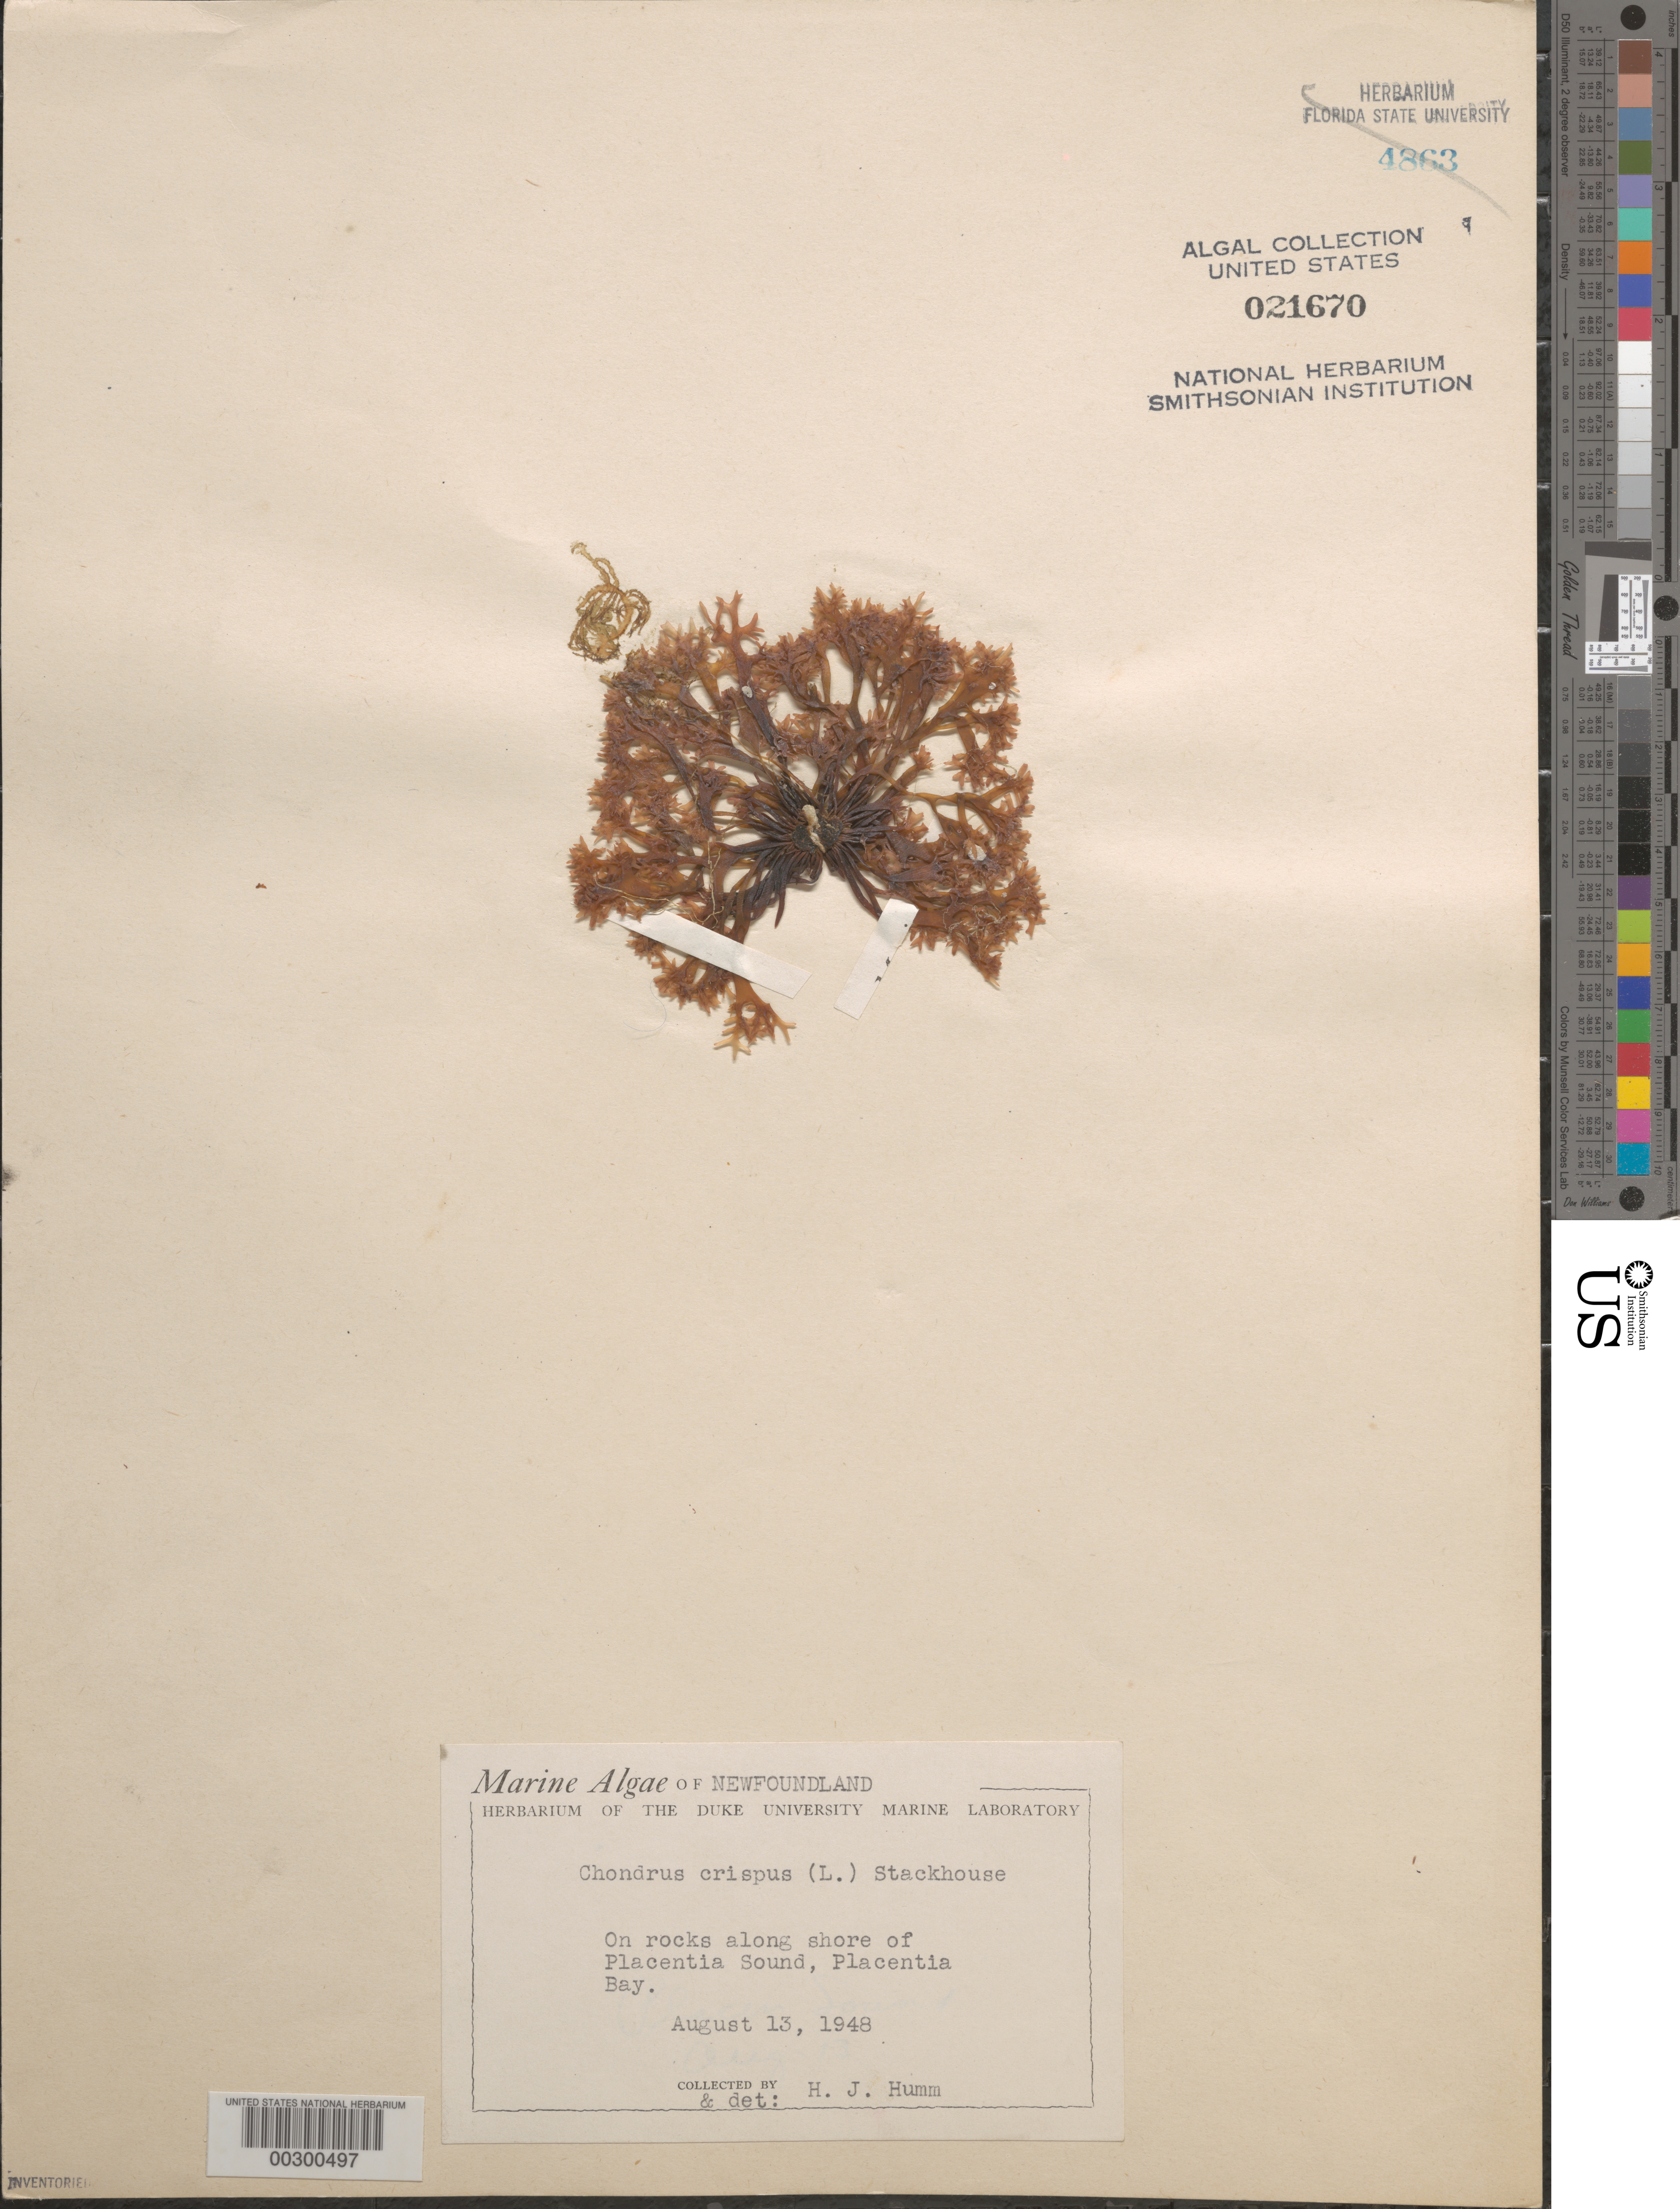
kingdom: Plantae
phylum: Rhodophyta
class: Florideophyceae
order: Gigartinales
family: Gigartinaceae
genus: Chondrus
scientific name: Chondrus crispus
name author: Stackh.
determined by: Humm, Harold J.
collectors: H. J. Humm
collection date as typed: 13 Aug 1948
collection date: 1948-08-13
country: Canada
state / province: Newfoundland and Labrador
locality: Placentia Sound, Placentia Bay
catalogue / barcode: US 21670